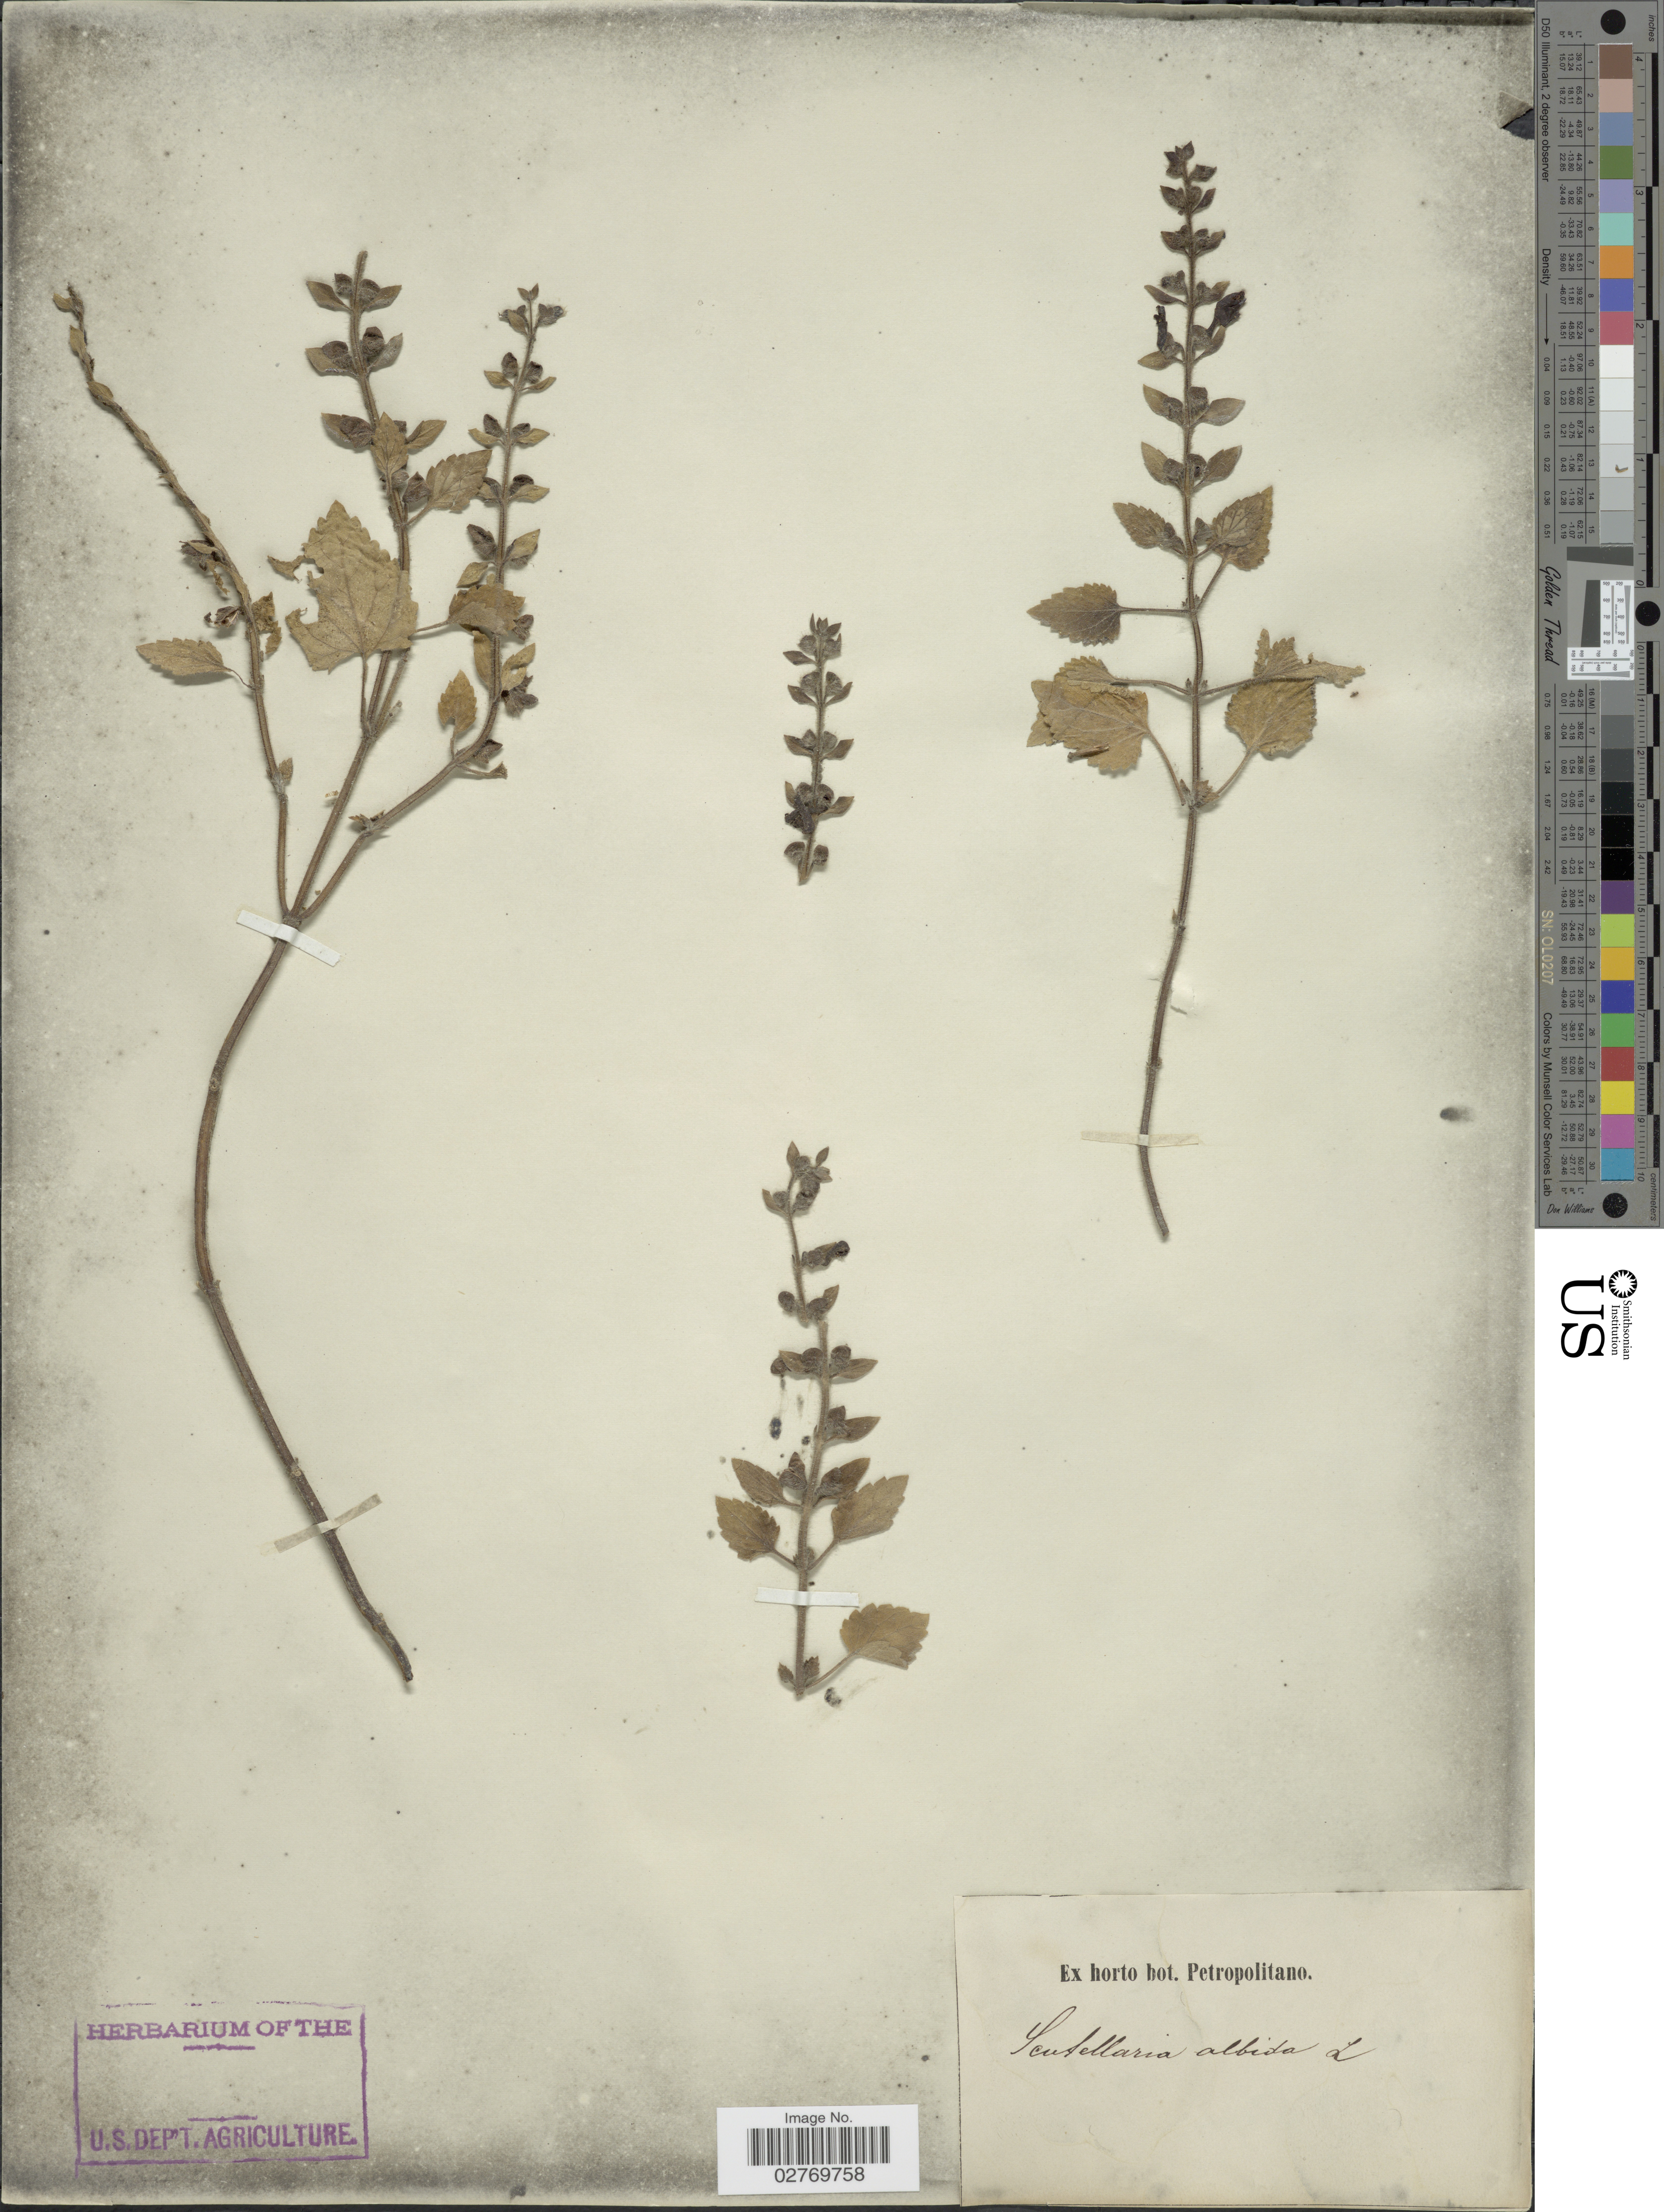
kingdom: Plantae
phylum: Tracheophyta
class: Magnoliopsida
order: Lamiales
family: Lamiaceae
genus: Scutellaria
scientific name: Scutellaria albida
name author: L.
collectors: ex Horto Bot. Petropolitano